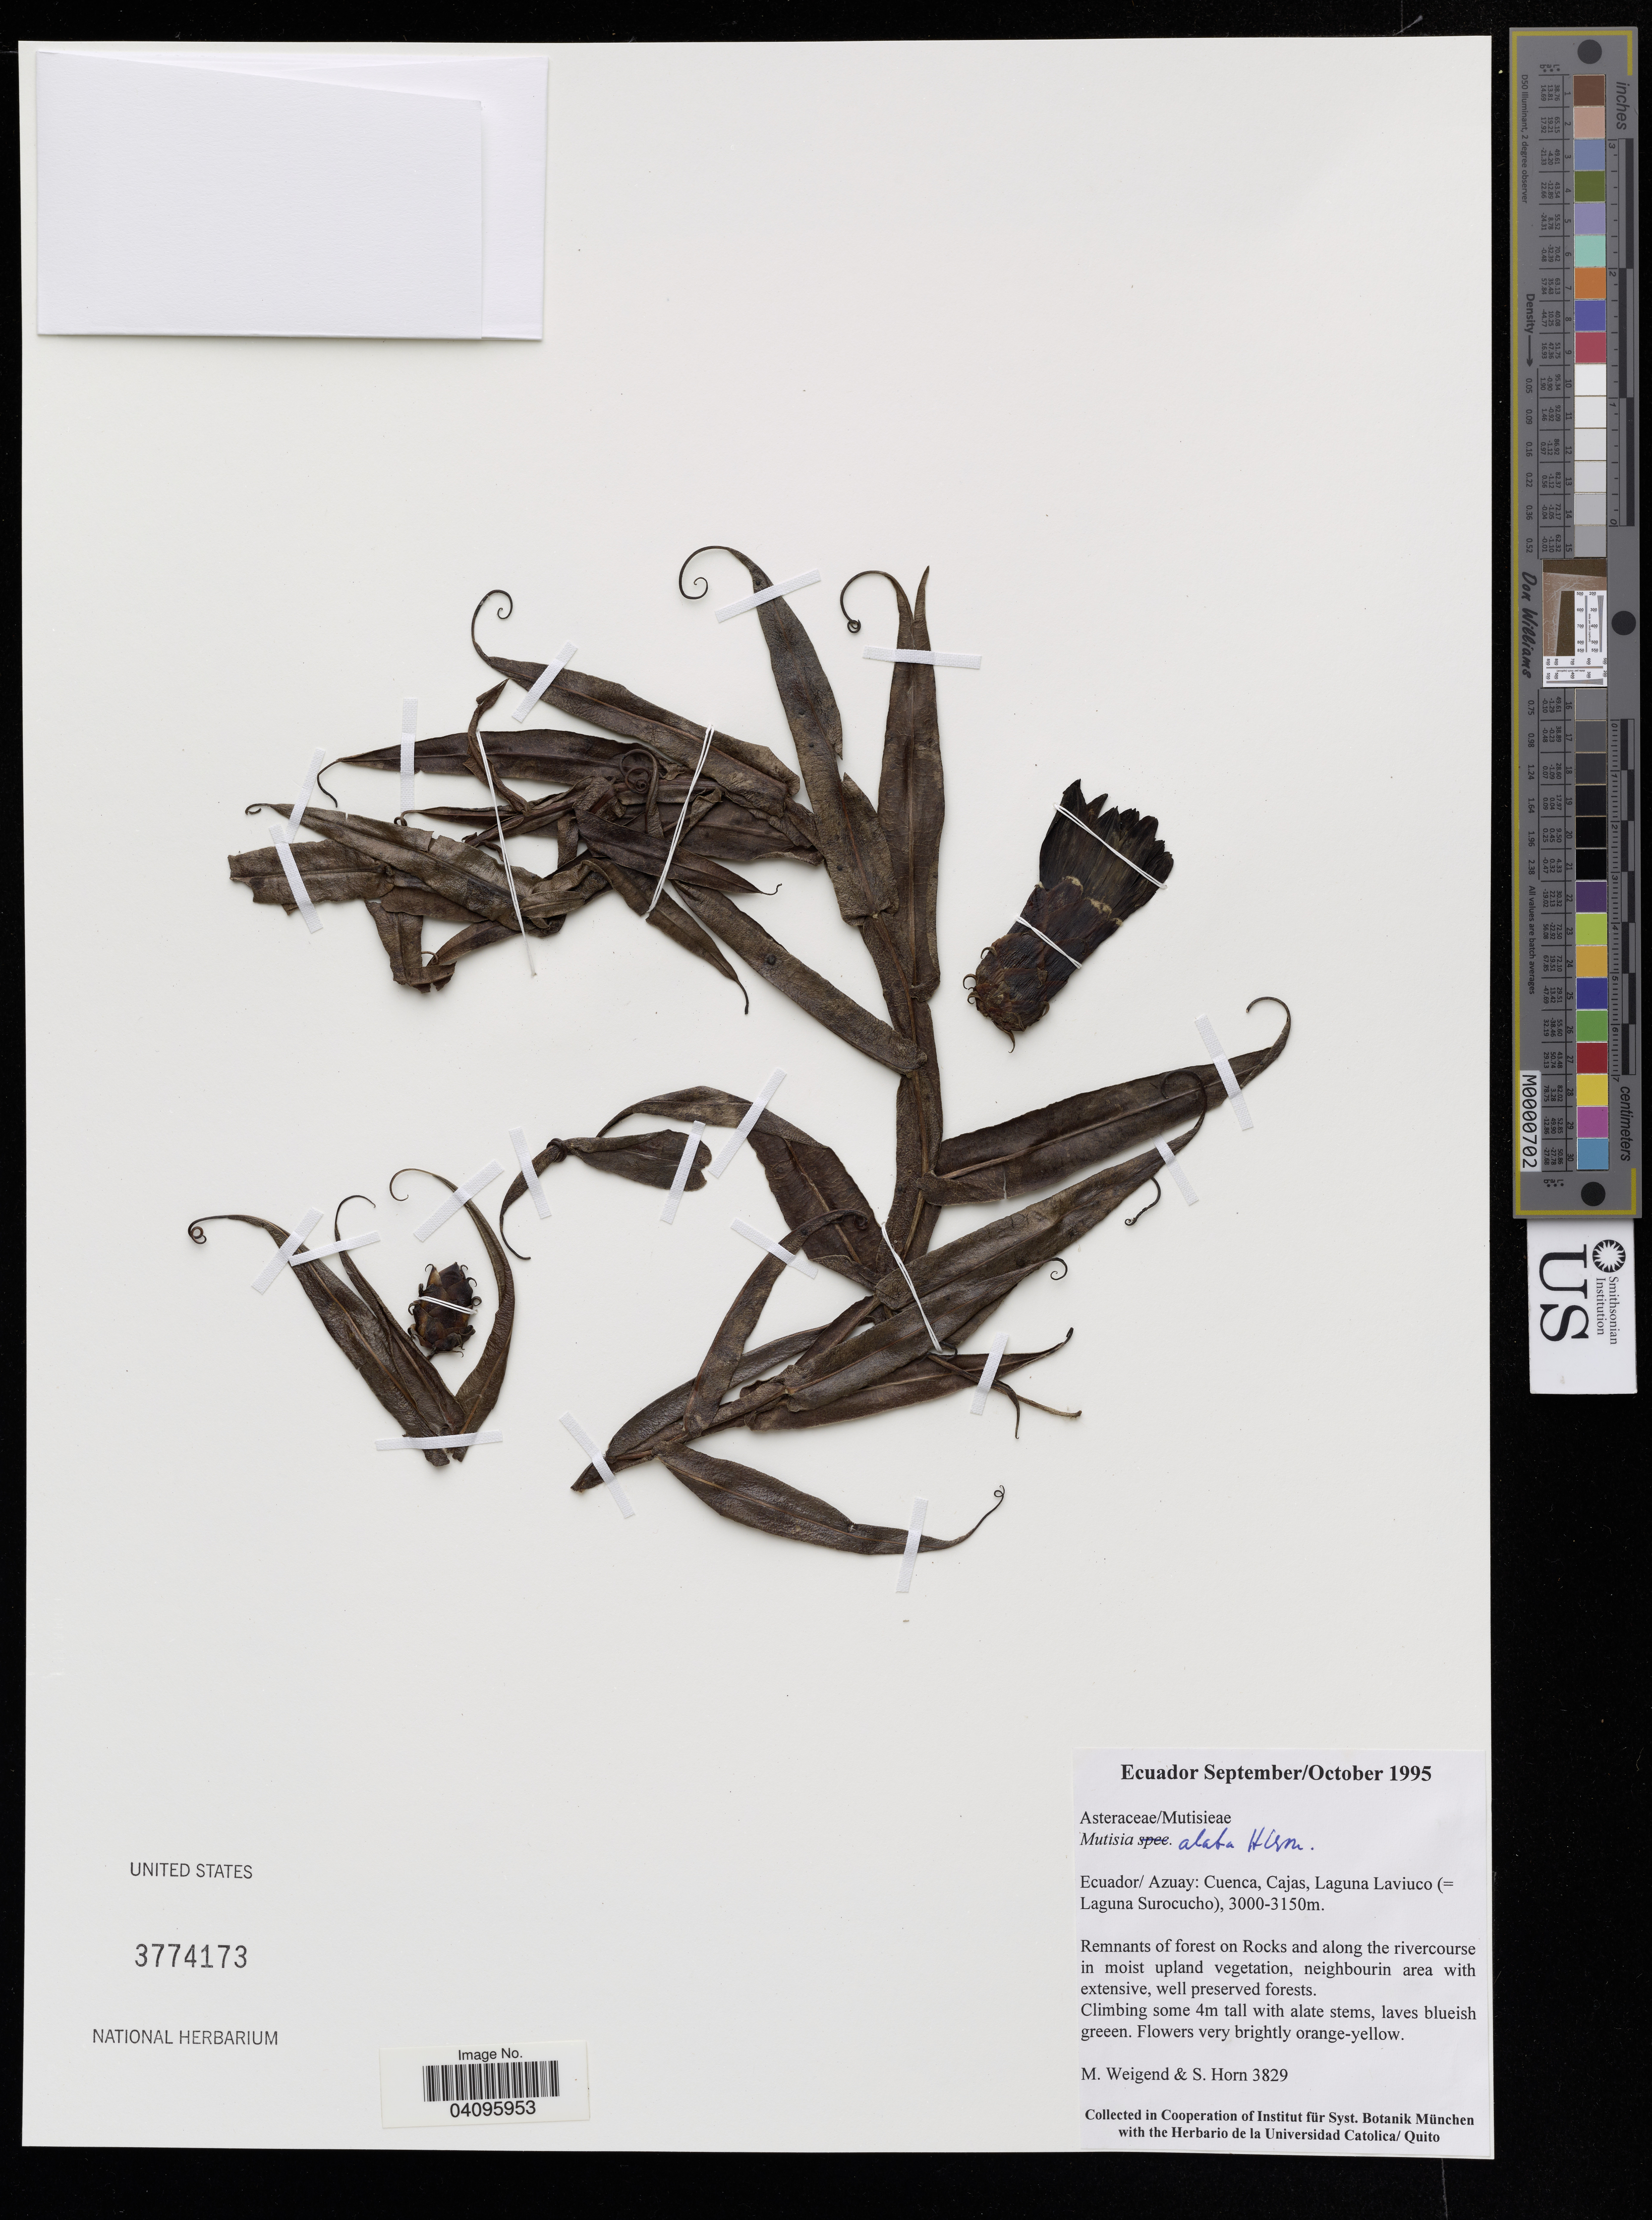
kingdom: Plantae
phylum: Tracheophyta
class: Magnoliopsida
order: Asterales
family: Asteraceae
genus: Mutisia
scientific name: Mutisia alata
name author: Hieron.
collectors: M. Weigend & S. Horn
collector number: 3829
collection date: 1995-09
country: Ecuador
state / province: Azuay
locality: Cuenca, Cajas, Laguna Laviuco (Laguna Surocucho).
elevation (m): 3000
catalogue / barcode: US 3774173